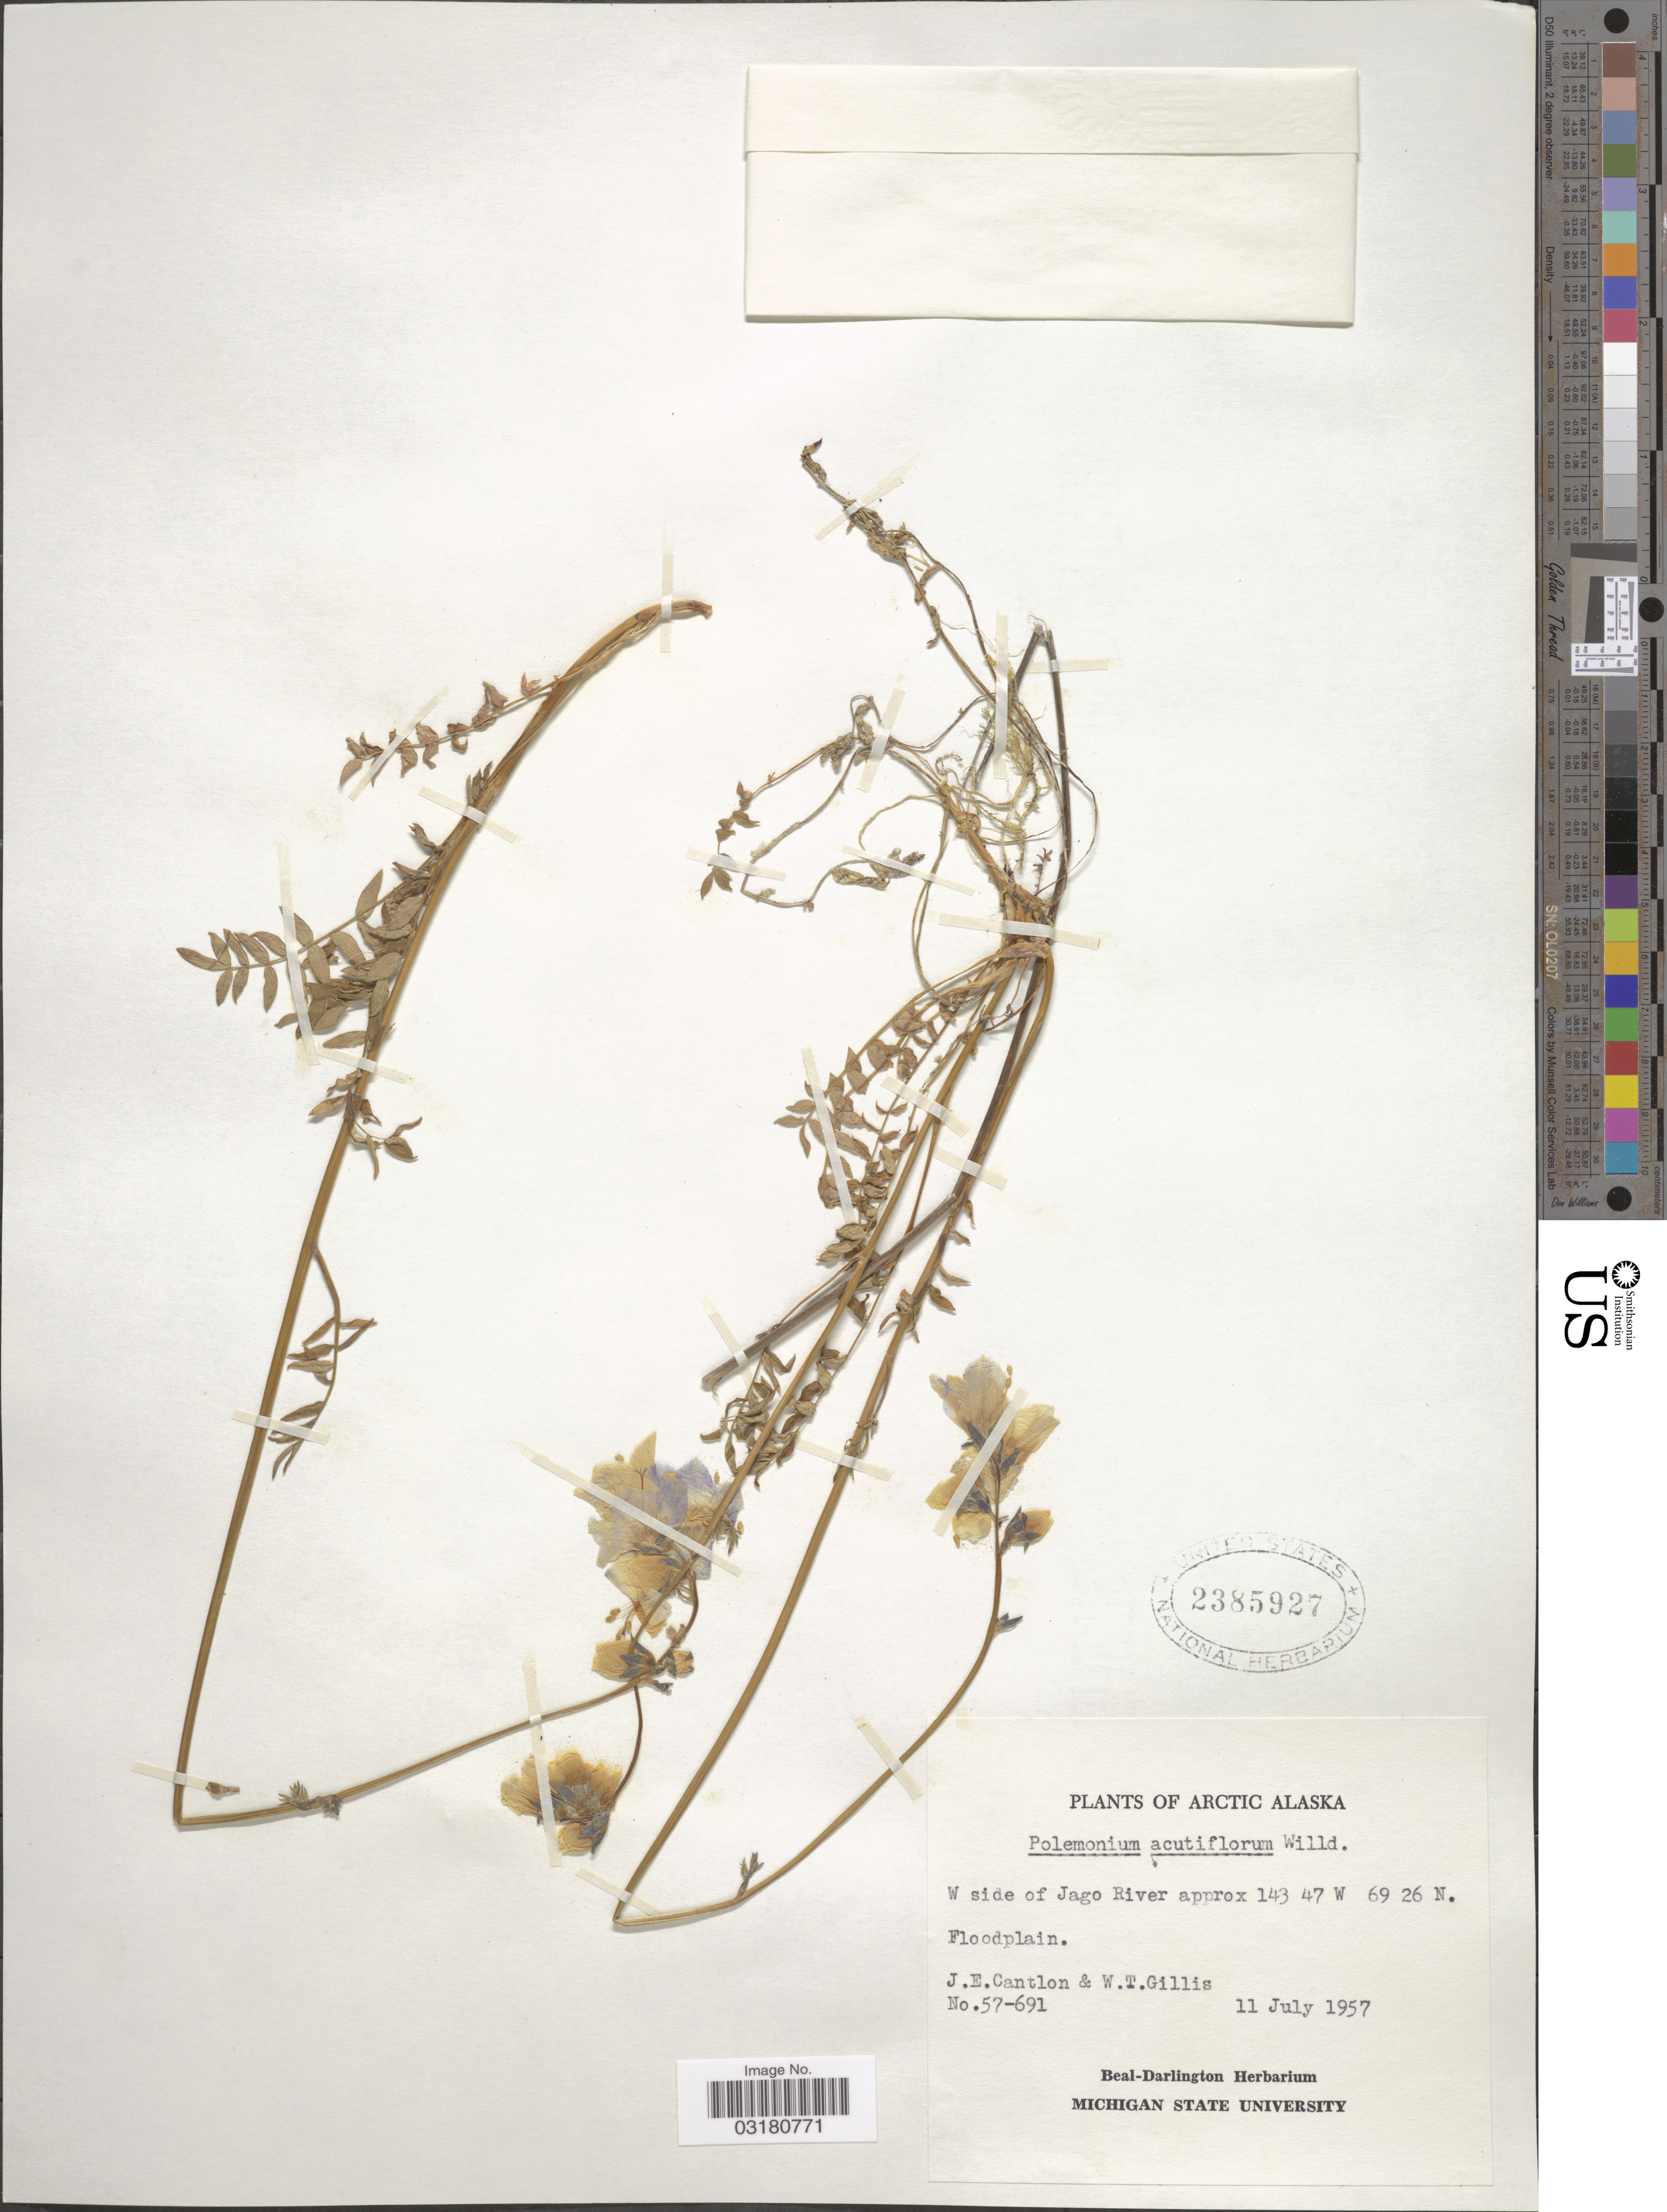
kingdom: Plantae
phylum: Tracheophyta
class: Magnoliopsida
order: Ericales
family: Polemoniaceae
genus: Polemonium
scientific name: Polemonium acutiflorum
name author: Willd. ex Roem. & Schult.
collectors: J. Cantlon & W. T. Gillis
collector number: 57-691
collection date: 1957-07-11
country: United States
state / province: Alaska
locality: Arctic Alaska. W side of Jago River. Floodplain.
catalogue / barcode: US 2385927